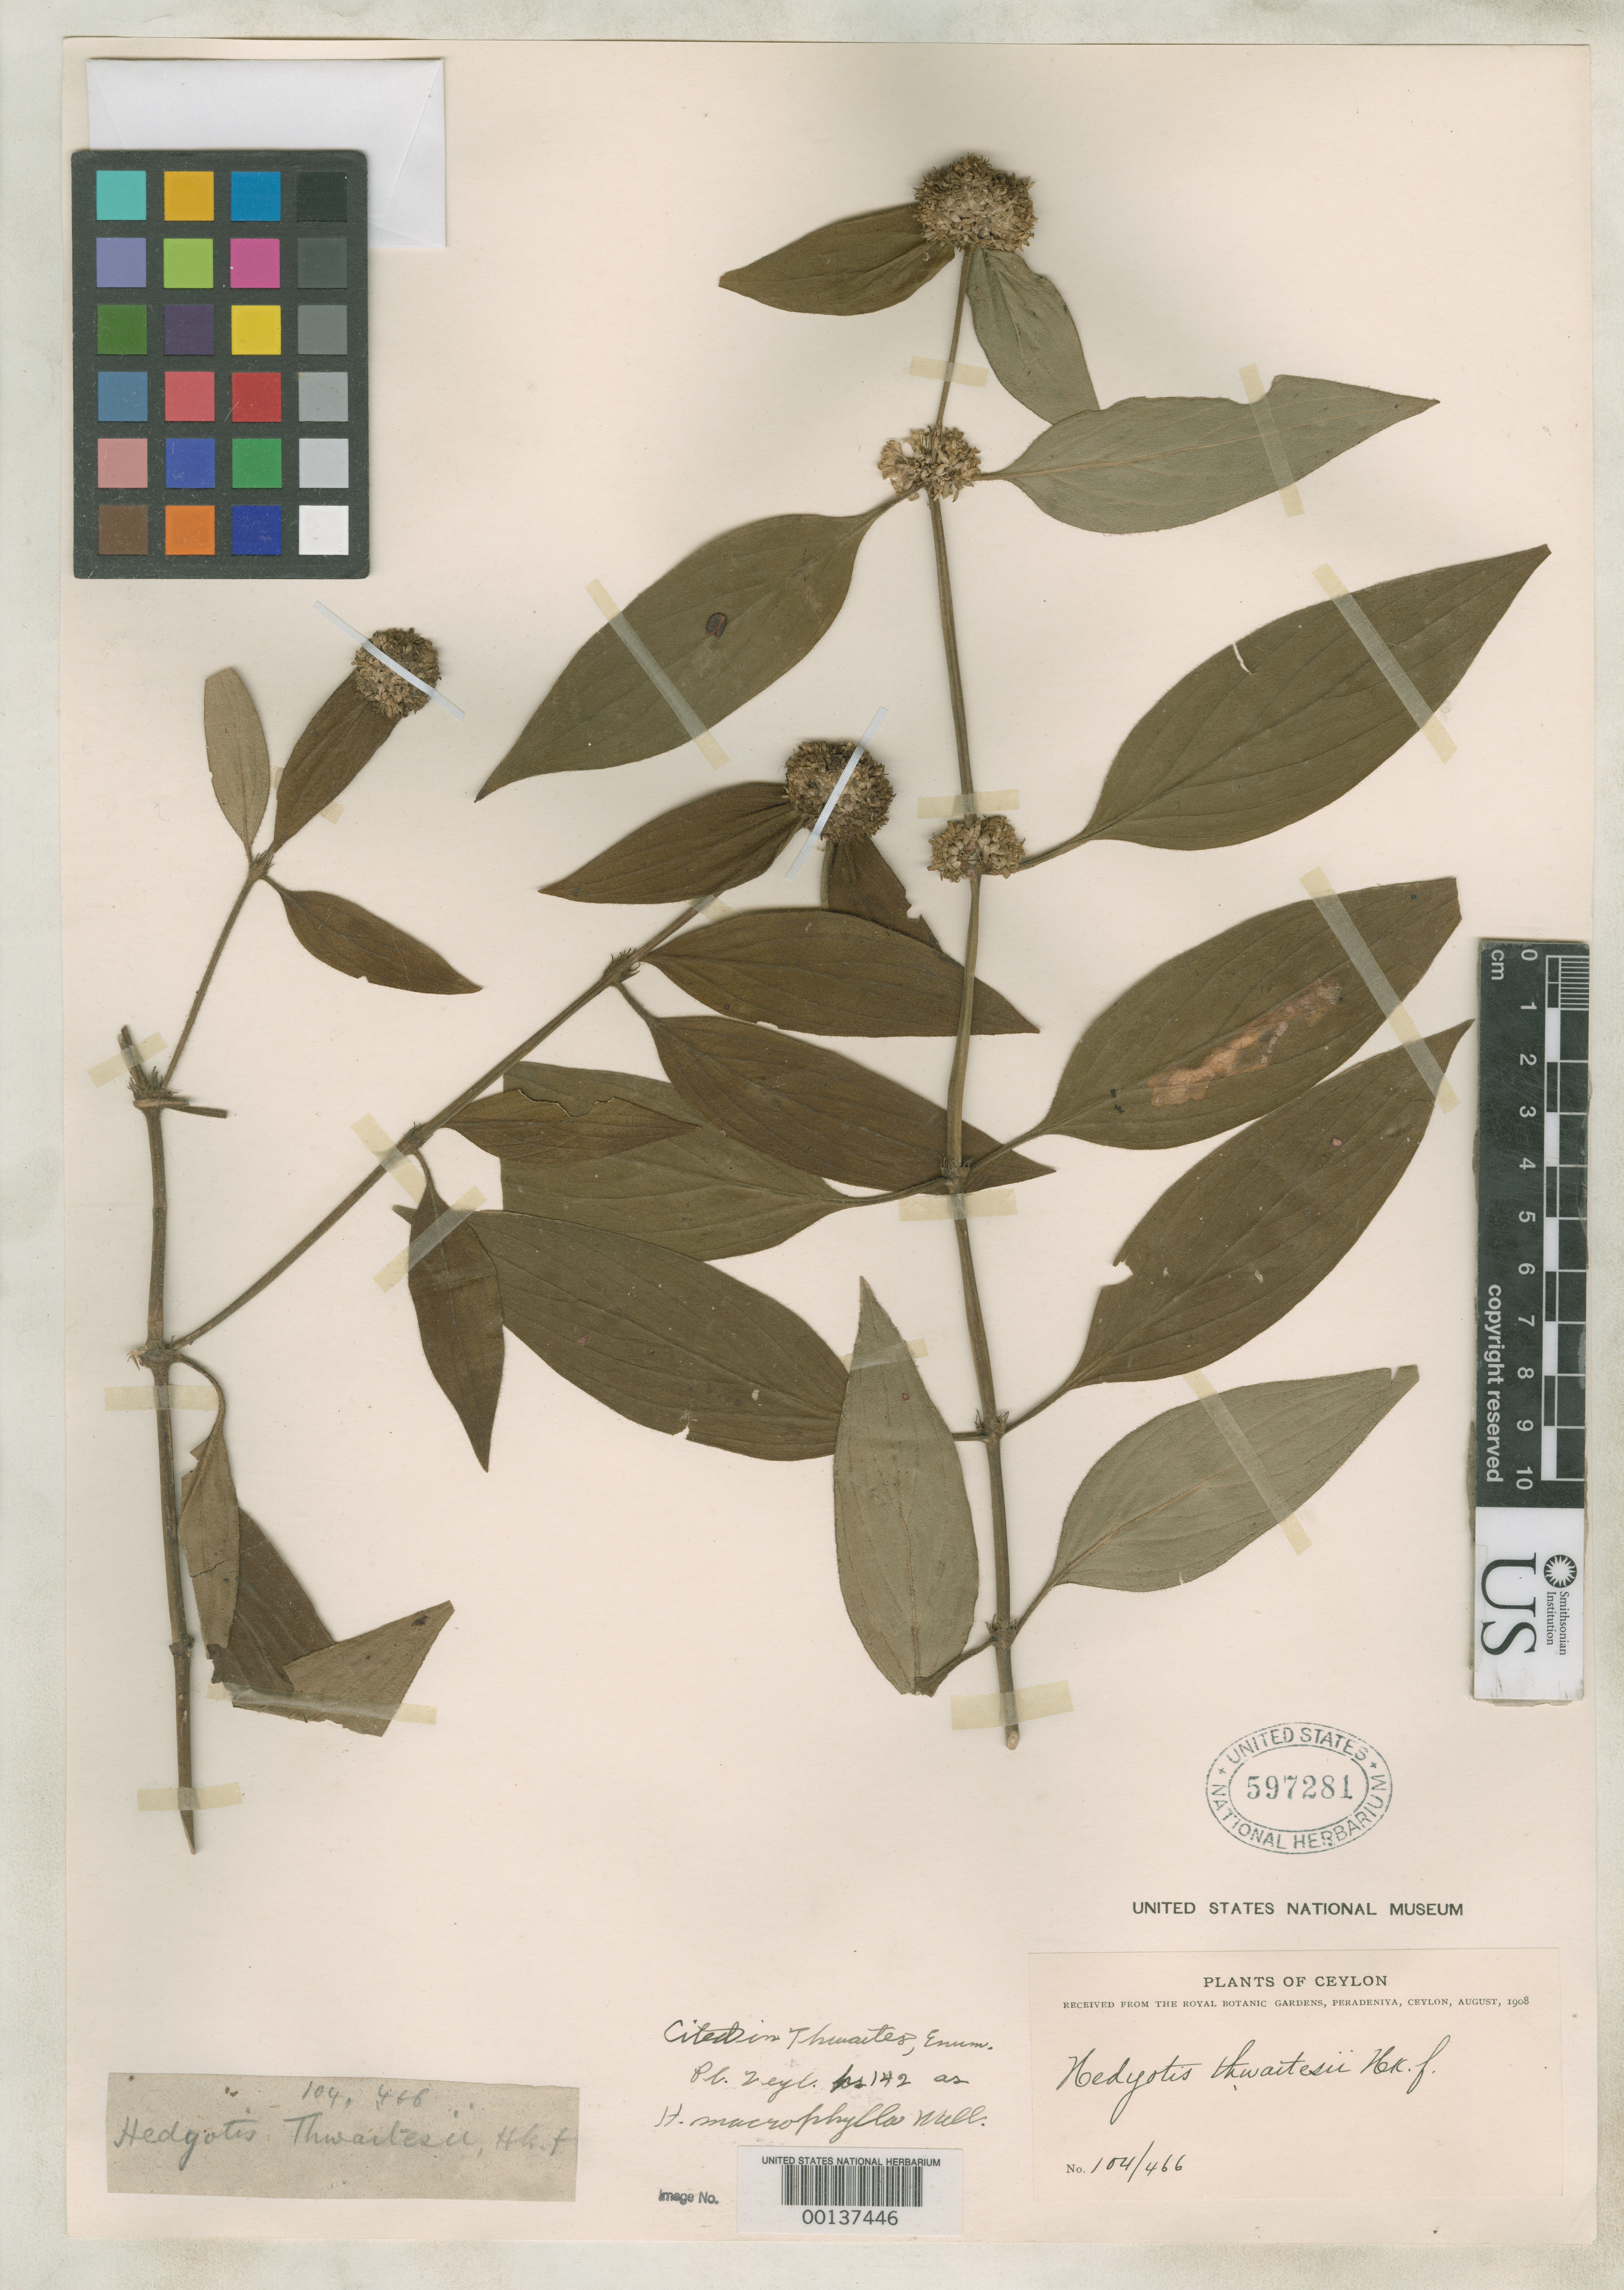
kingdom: Plantae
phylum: Tracheophyta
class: Magnoliopsida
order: Gentianales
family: Rubiaceae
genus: Hedyotis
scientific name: Hedyotis thwaitesii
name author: Hook. f.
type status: Isosyntype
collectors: G. H. K. Thwaites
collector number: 104/466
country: Sri Lanka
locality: "Ceylon"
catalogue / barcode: US 597281